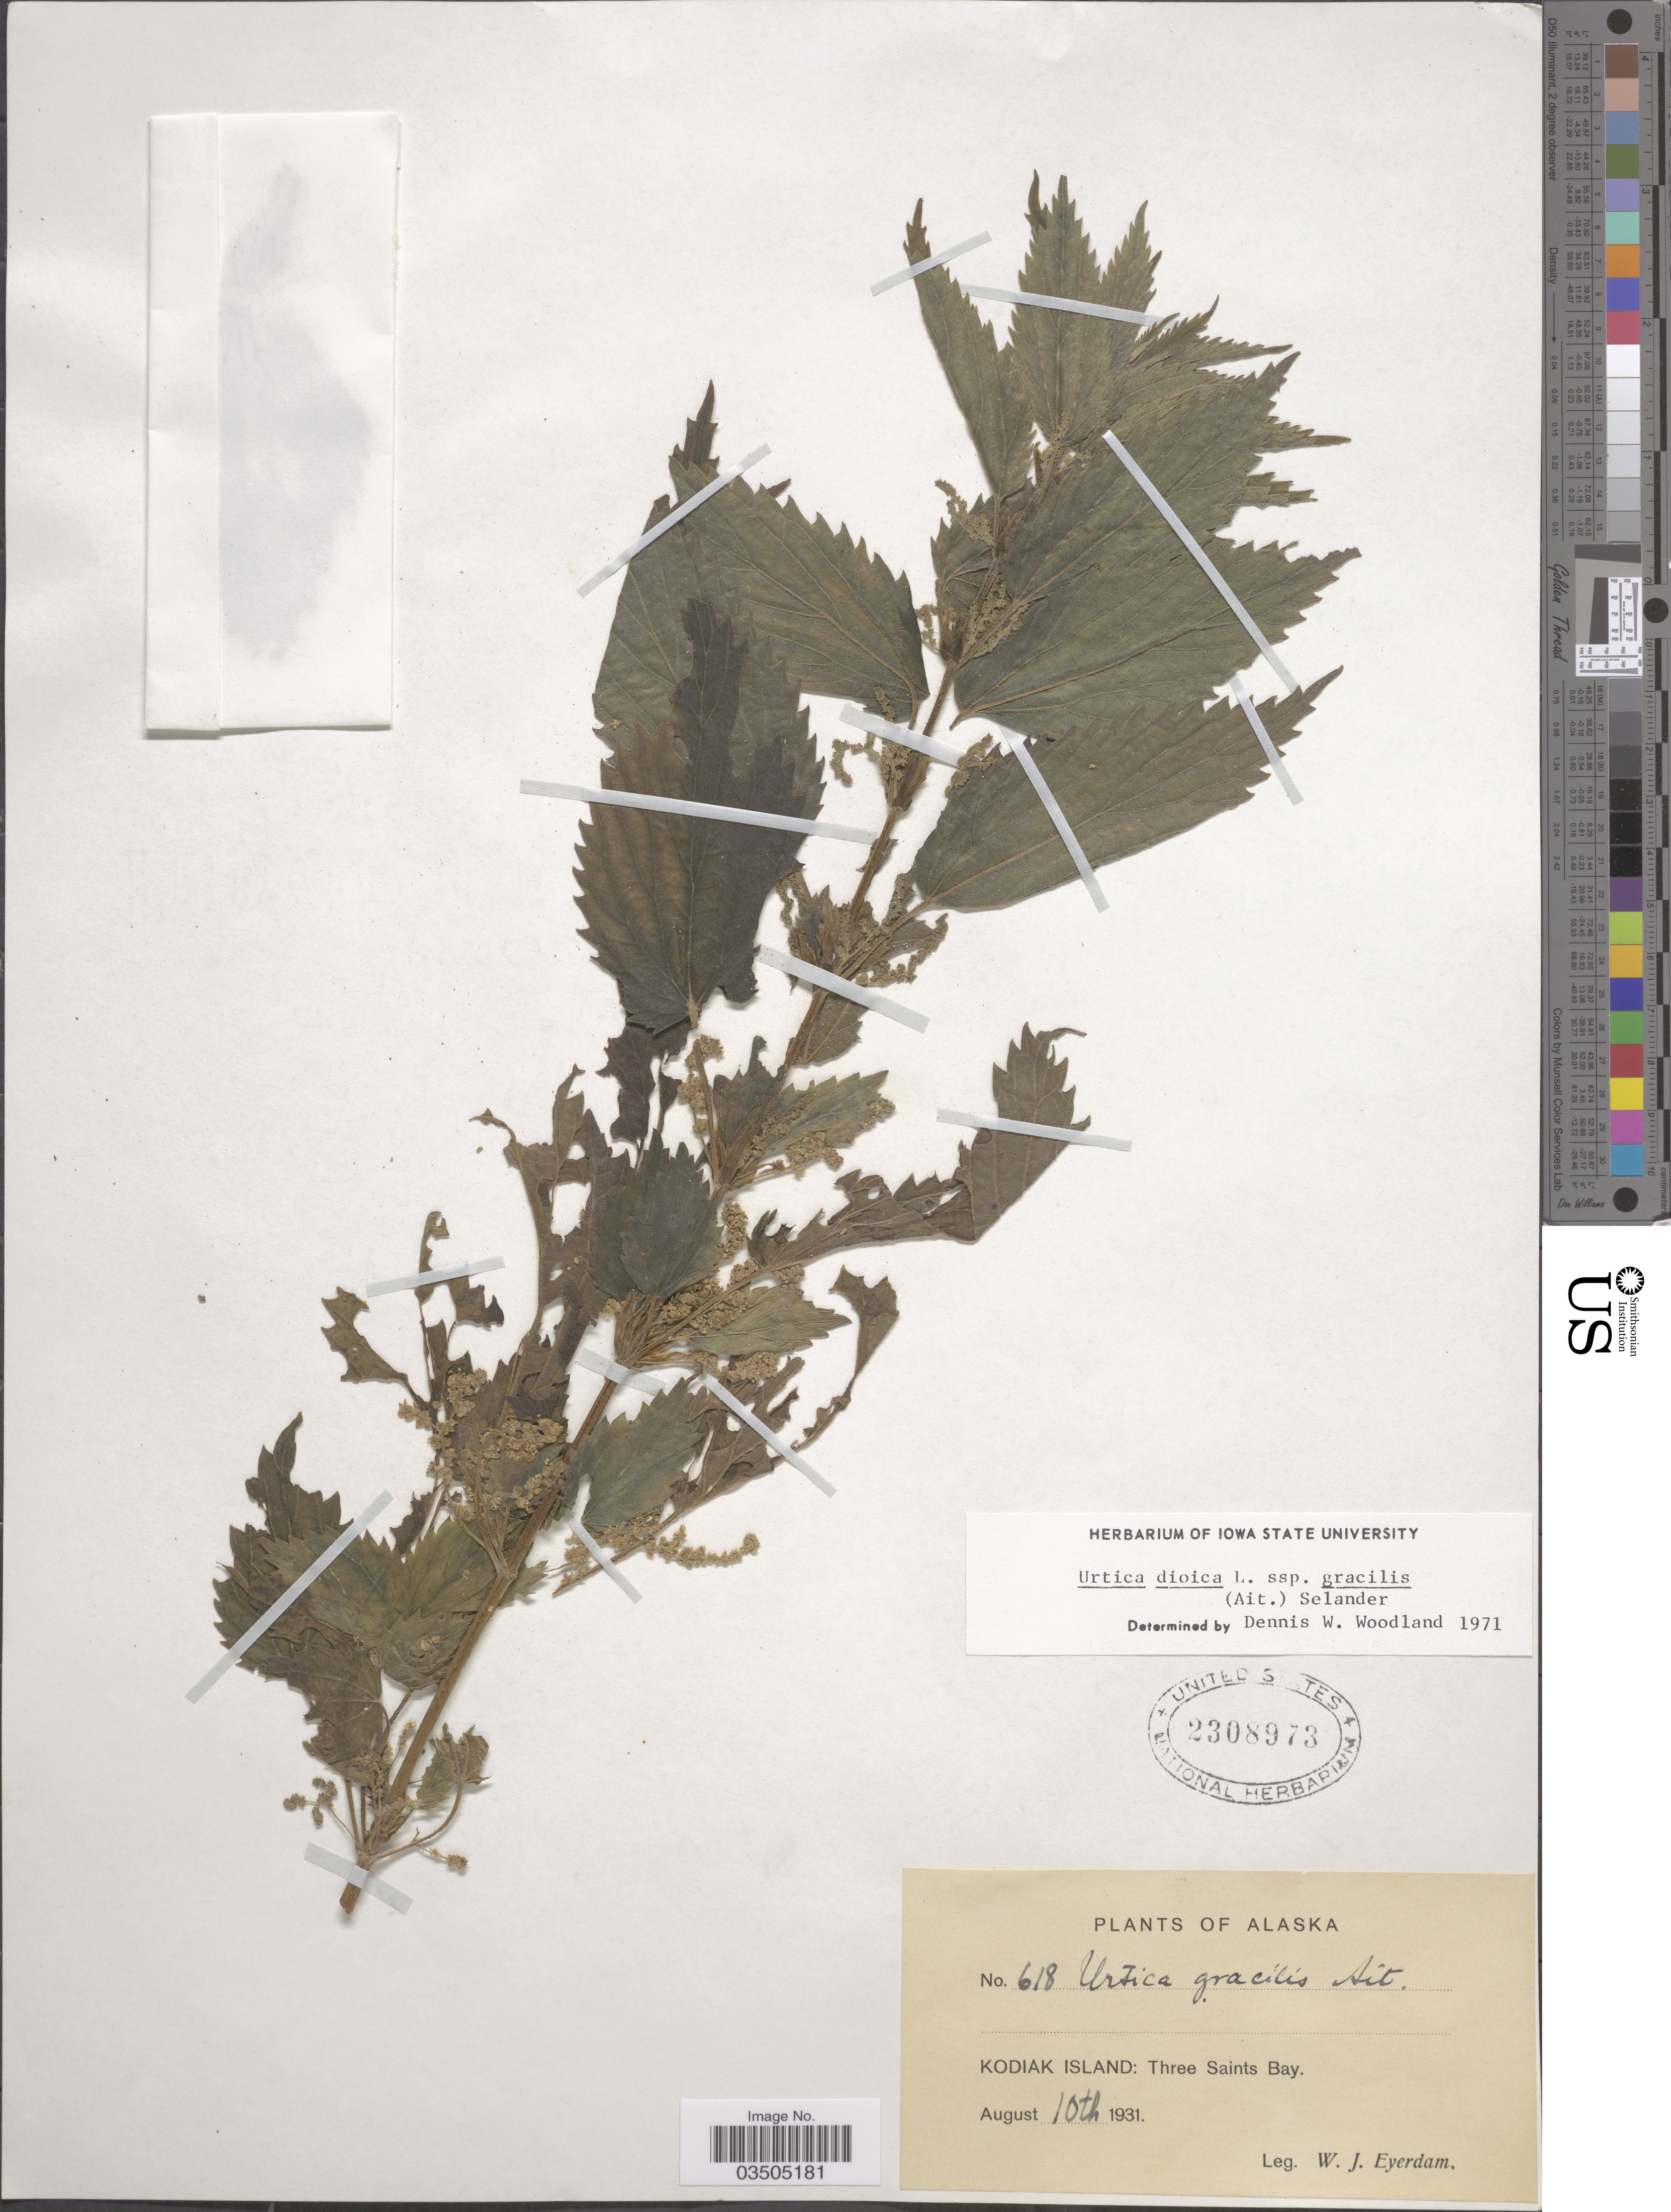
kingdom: Plantae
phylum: Tracheophyta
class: Magnoliopsida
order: Rosales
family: Urticaceae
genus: Urtica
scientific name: Urtica dioica subsp. gracilis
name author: L.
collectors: W. J. Eyerdam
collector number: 618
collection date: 1931-08-10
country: United States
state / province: Alaska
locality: Kodiak Island: Three Saints Bay.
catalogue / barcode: US 2308973